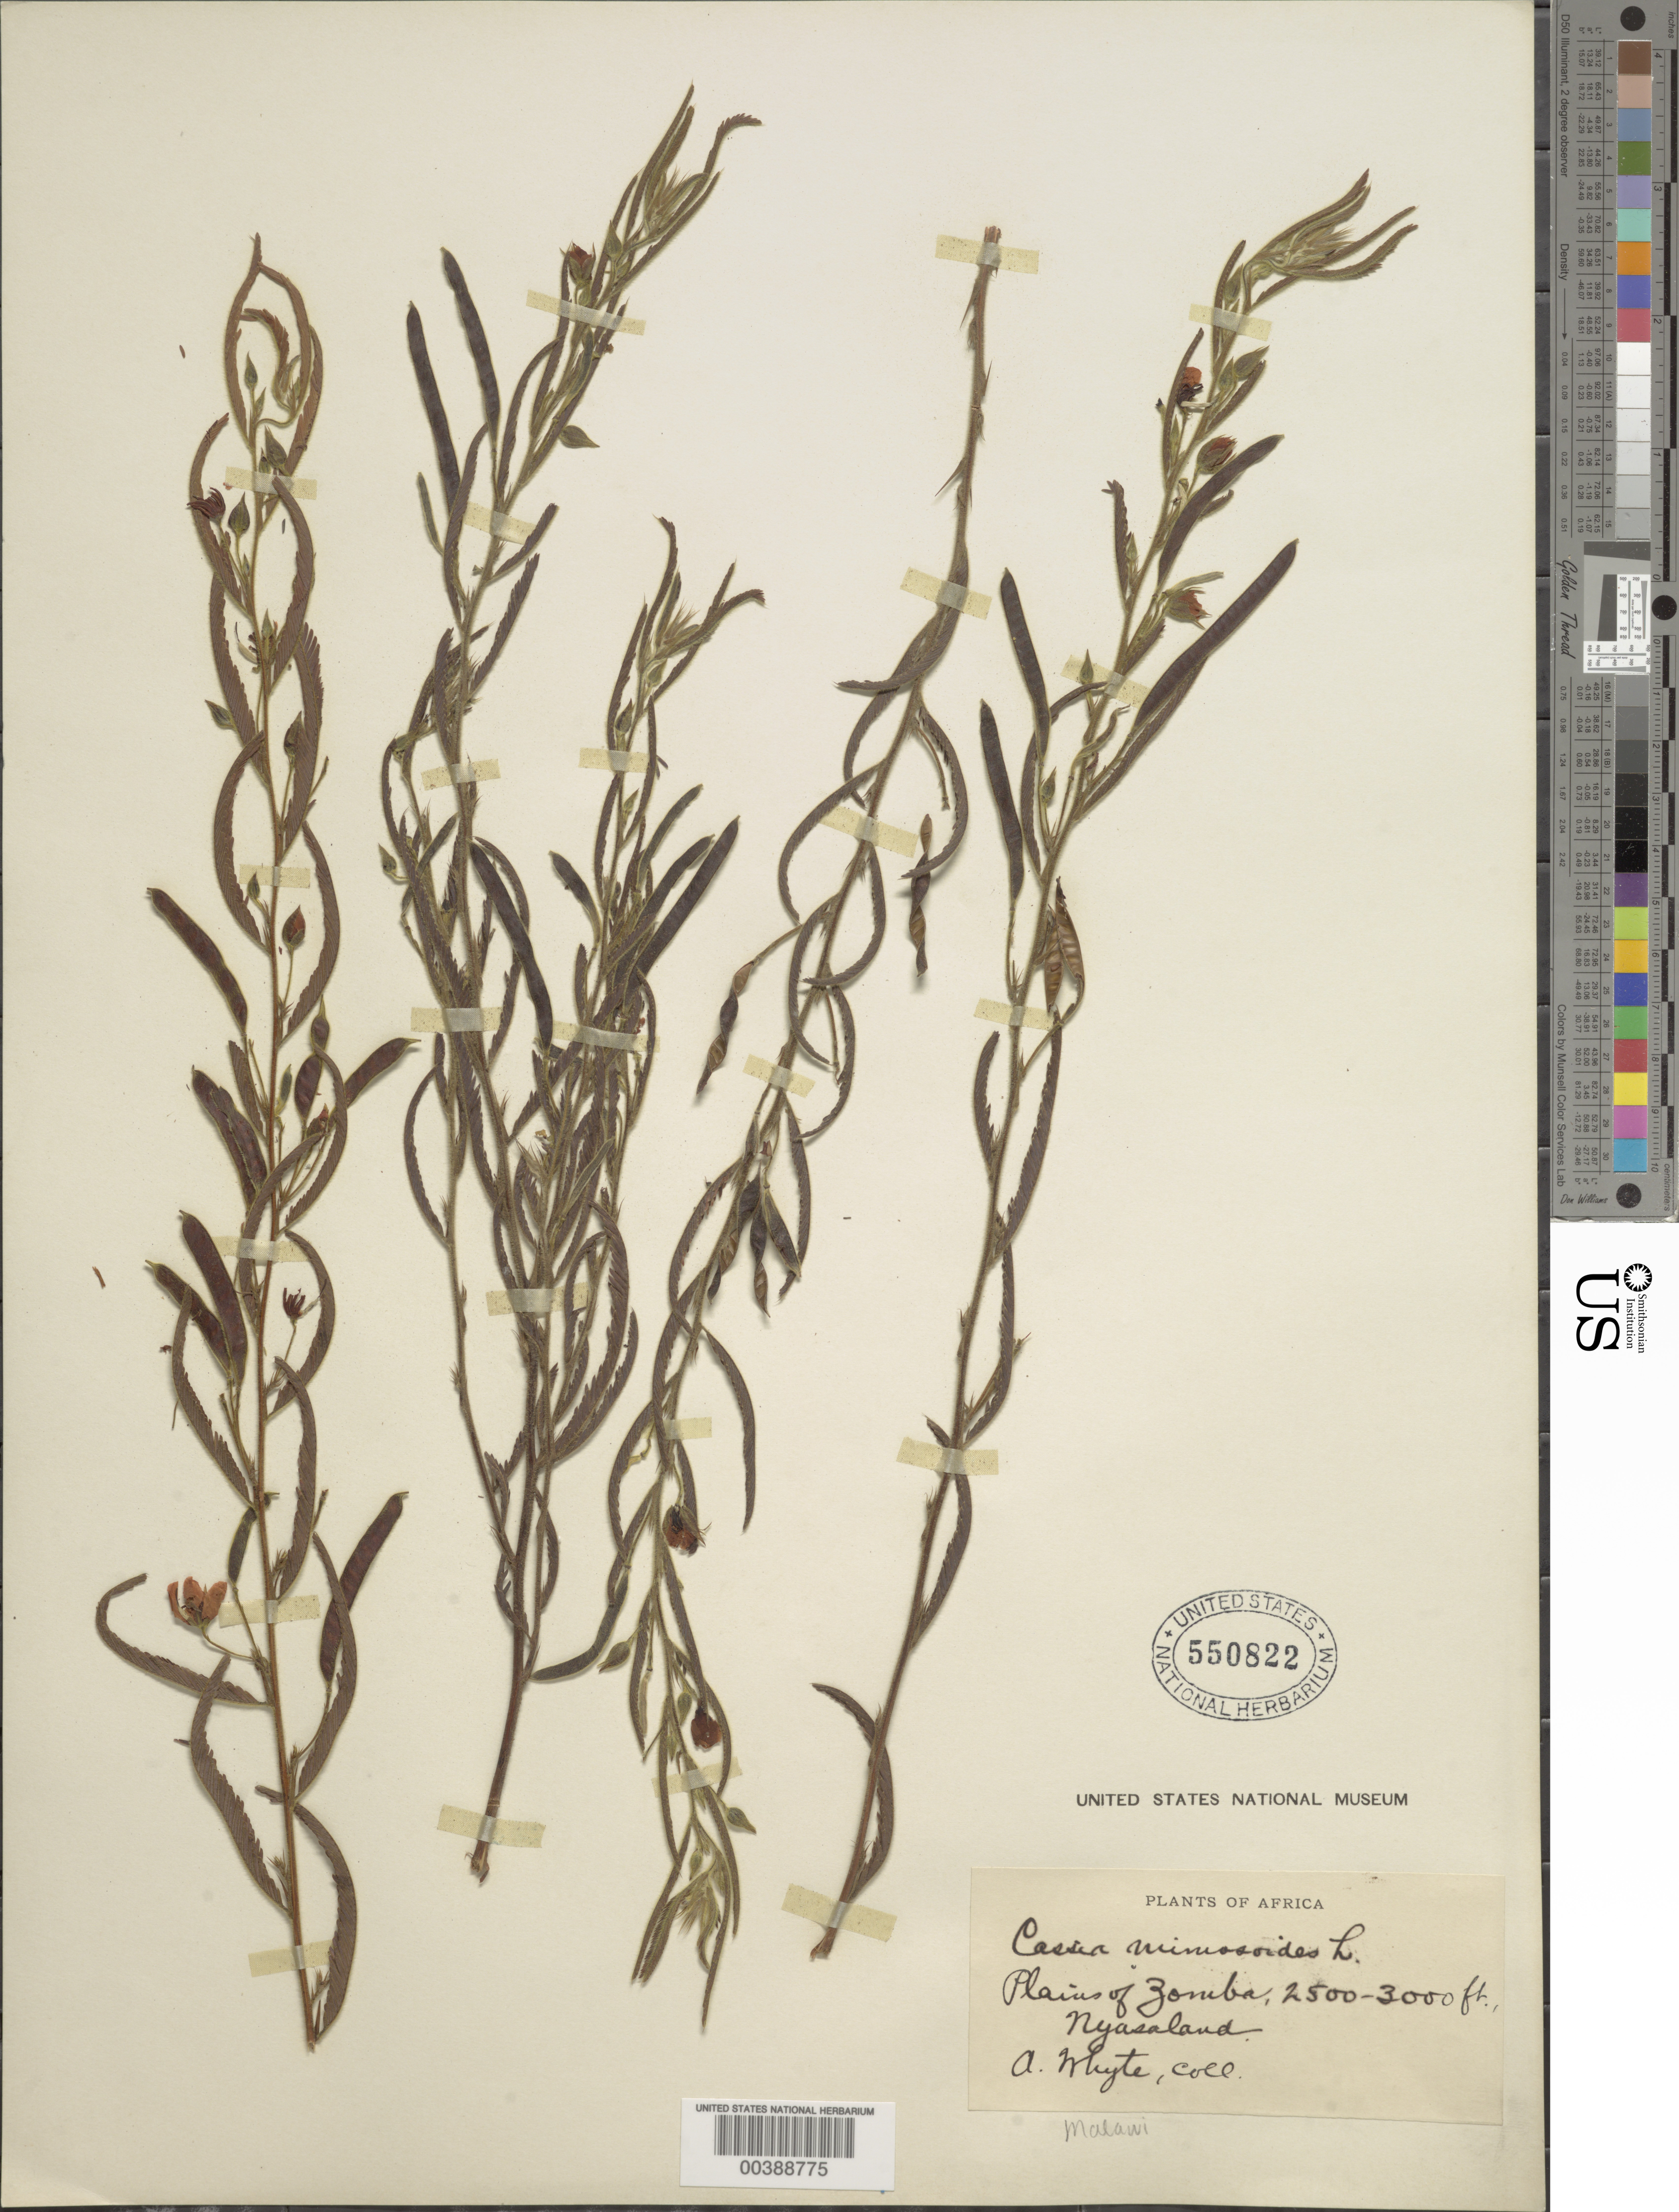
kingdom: Plantae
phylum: Tracheophyta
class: Magnoliopsida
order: Fabales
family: Fabaceae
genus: Chamaecrista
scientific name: Chamaecrista mimosoides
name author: (L.) Greene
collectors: A. Whyte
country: Malawi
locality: Nyasaland; plains of zomba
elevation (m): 762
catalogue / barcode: US 550822